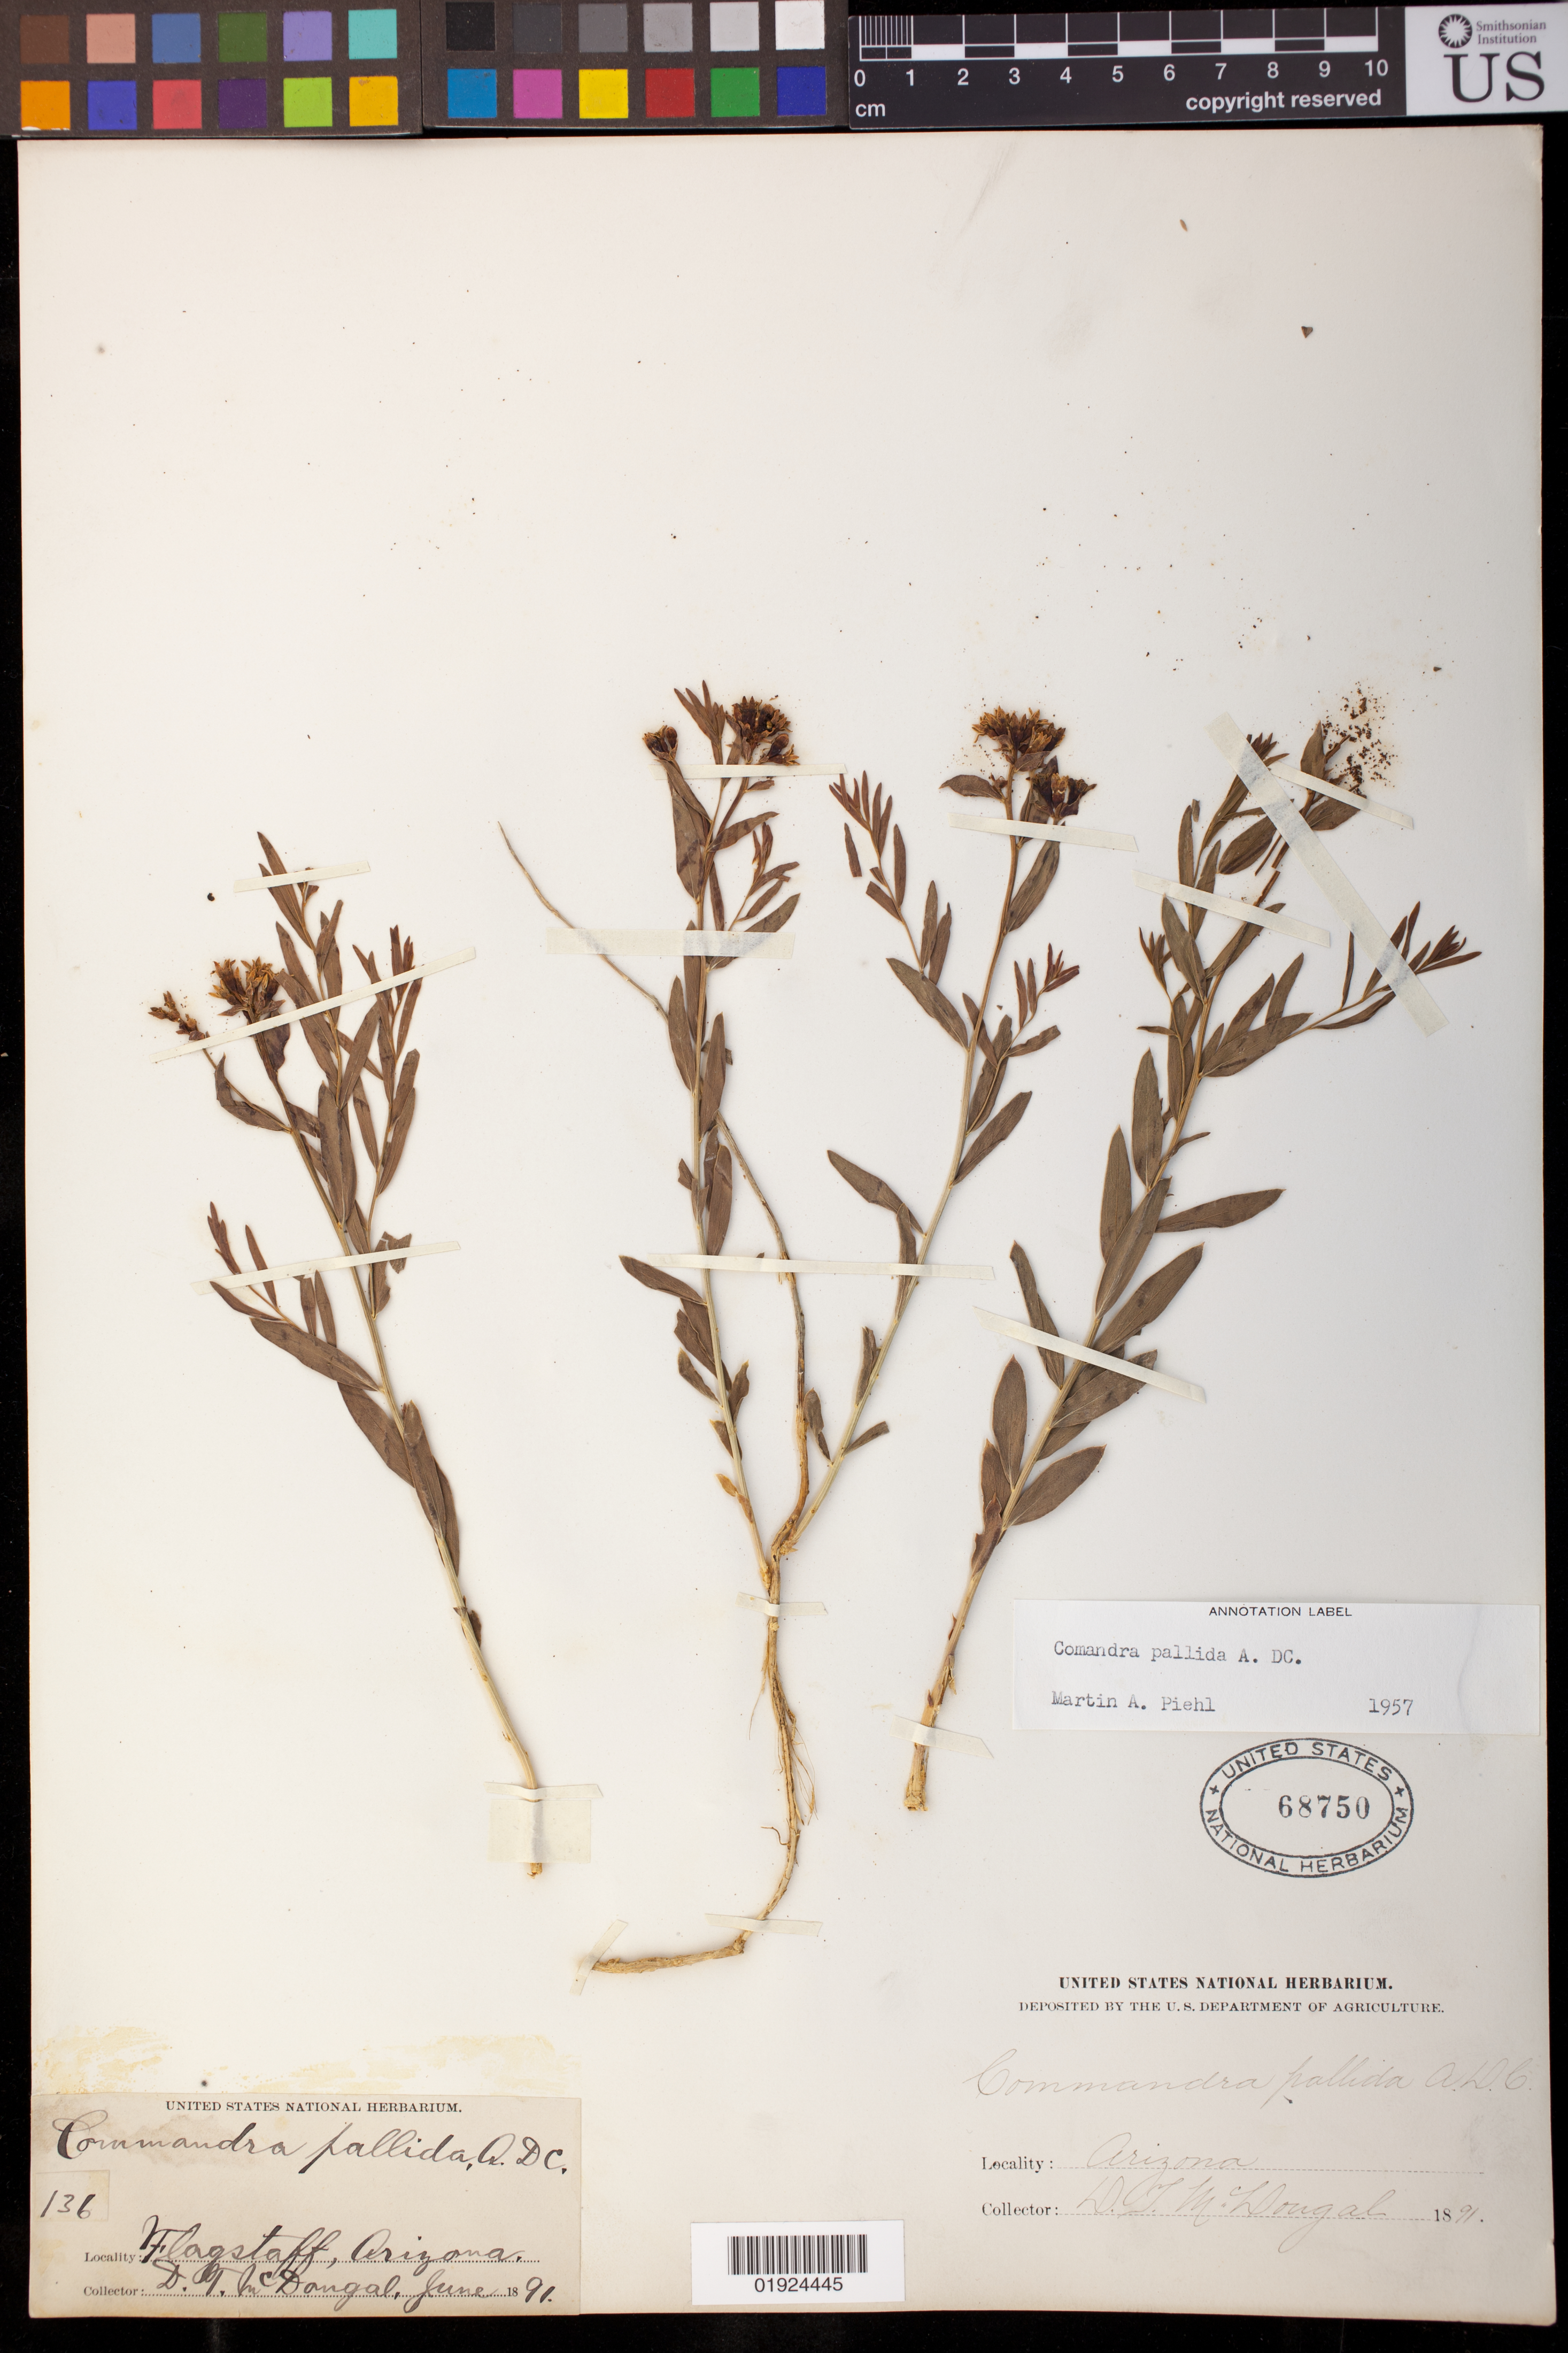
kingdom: Plantae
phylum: Tracheophyta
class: Magnoliopsida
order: Santalales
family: Comandraceae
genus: Comandra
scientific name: Comandra pallida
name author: A. DC.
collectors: D. McDougal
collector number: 136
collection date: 1891-06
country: United States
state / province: Arizona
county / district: Coconino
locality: Flagstaff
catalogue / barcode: US 68750